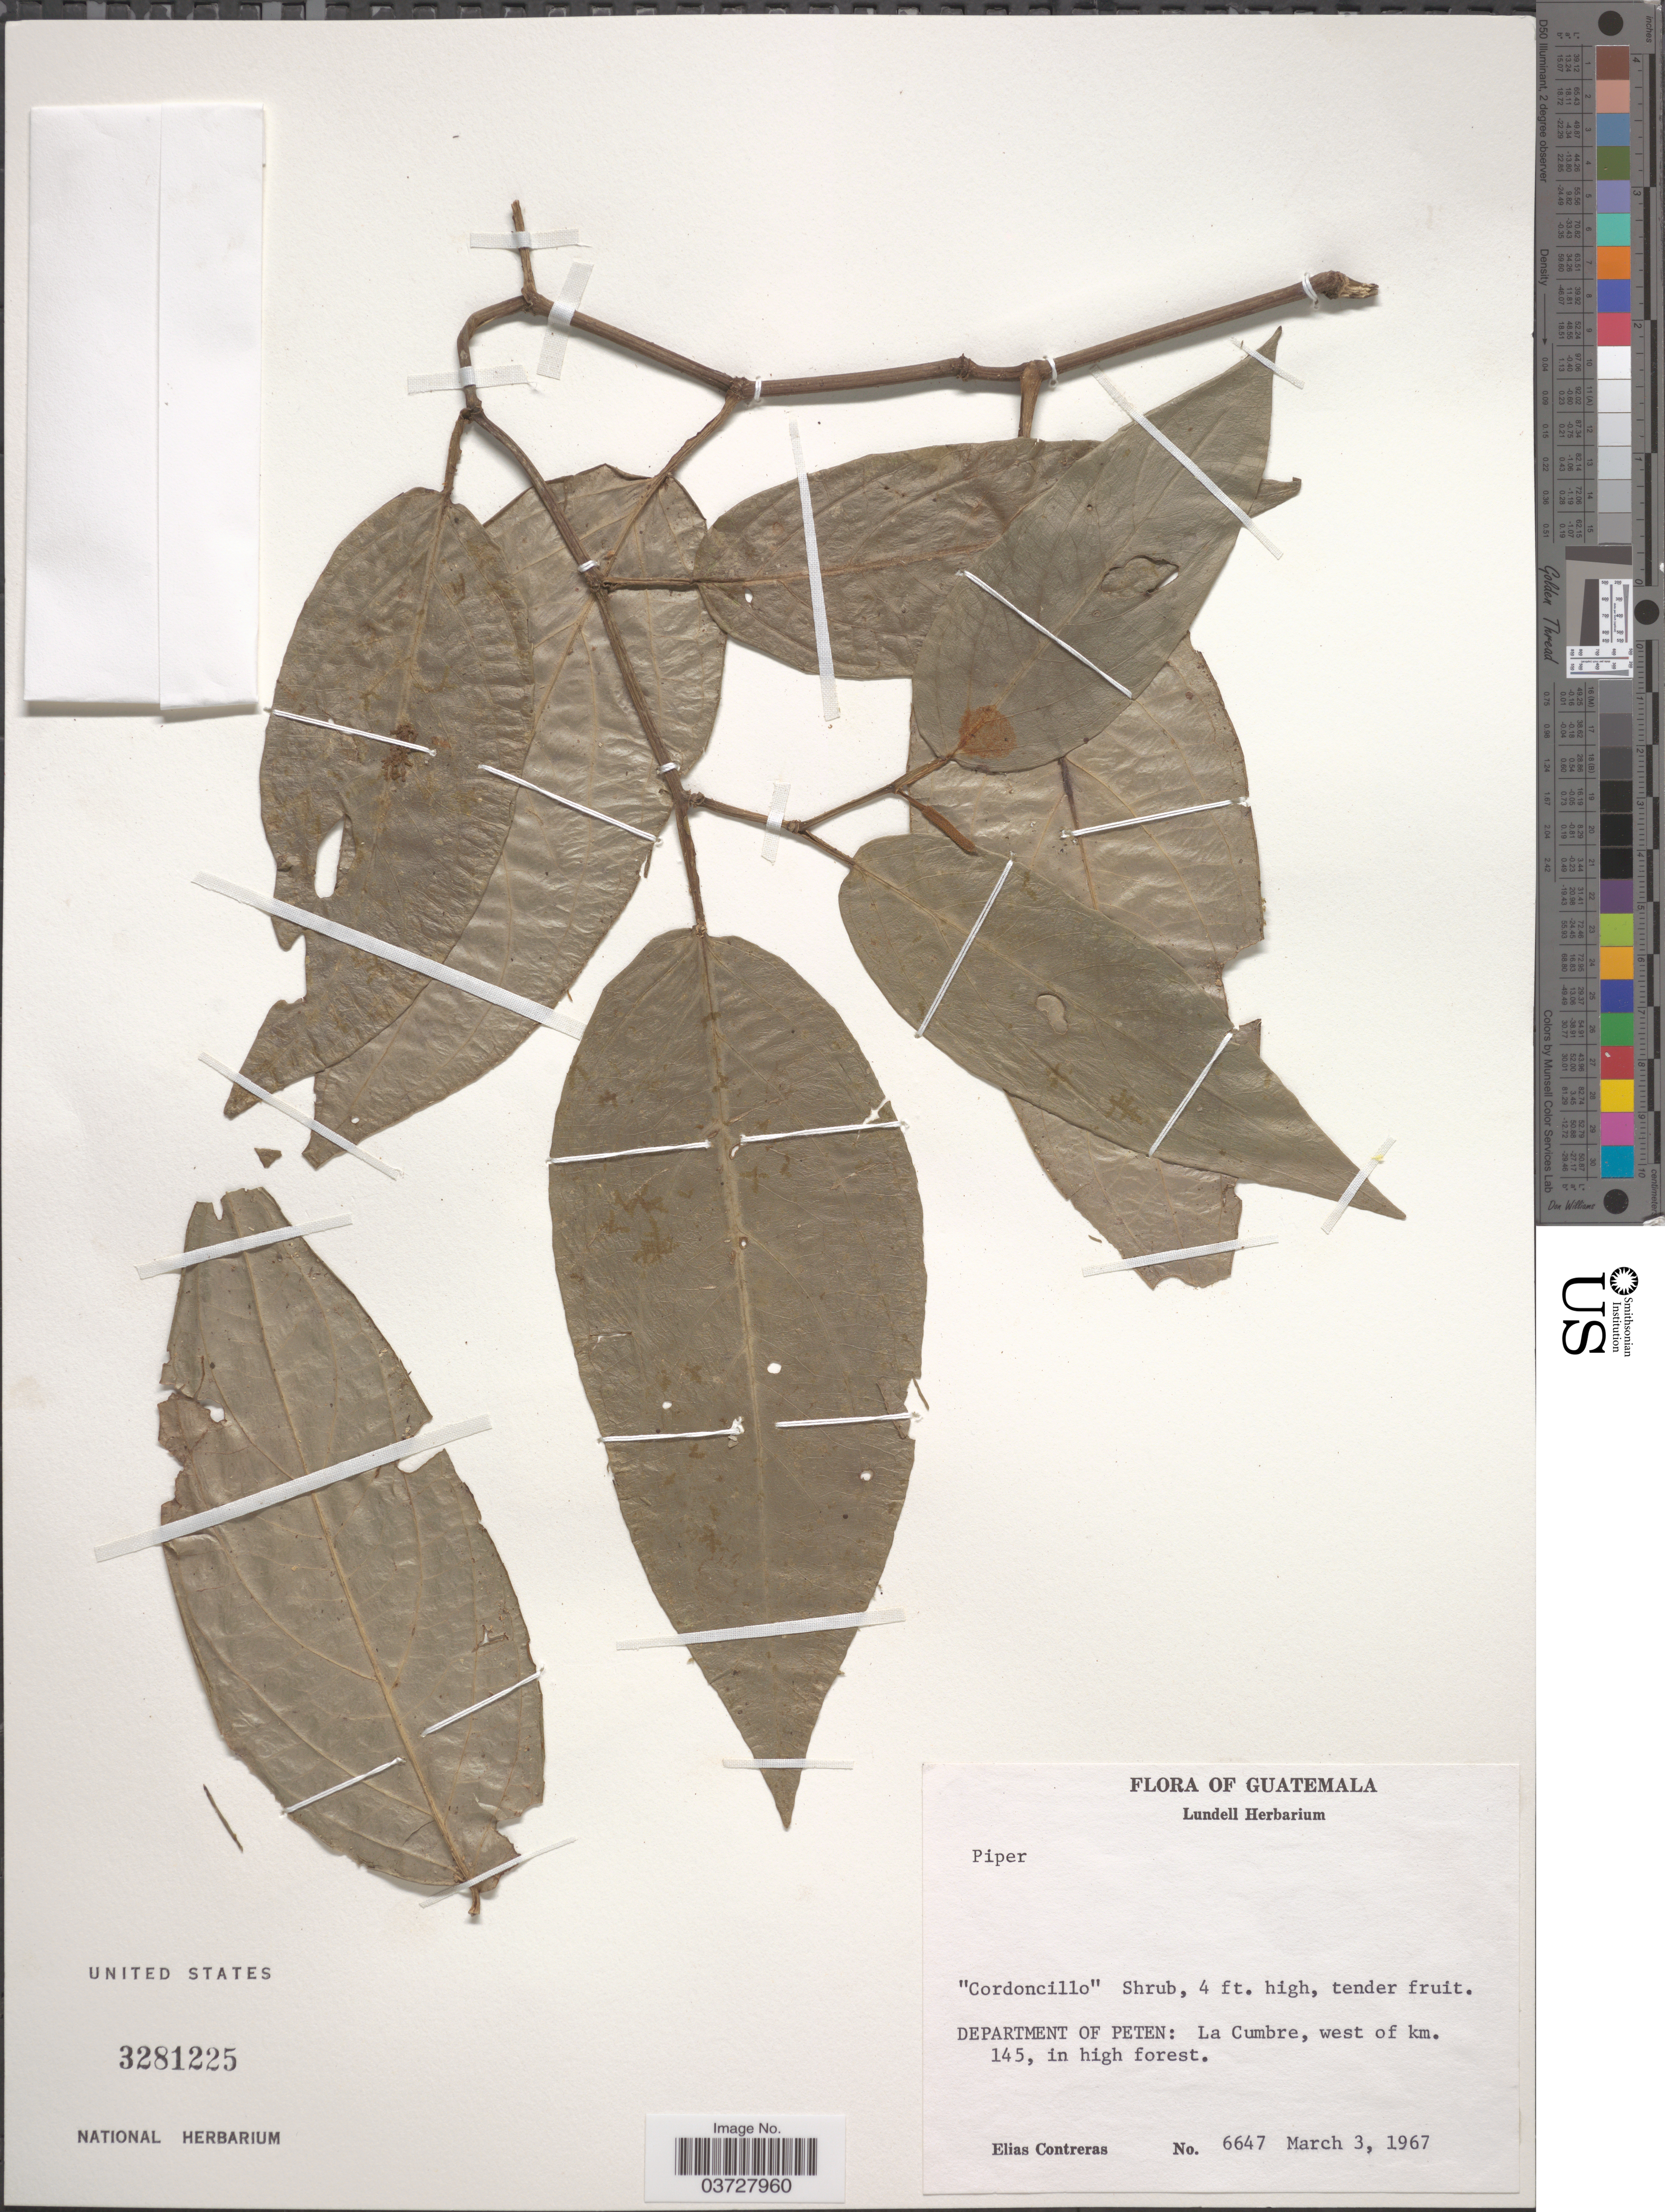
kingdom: Plantae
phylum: Tracheophyta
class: Magnoliopsida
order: Piperales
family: Piperaceae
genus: Piper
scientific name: Piper sp.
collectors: E. Contreras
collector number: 6647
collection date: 1967-03-03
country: Guatemala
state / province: El Peten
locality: Department of Peten: La Cumbre, west of km. 145.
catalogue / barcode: US 3281225